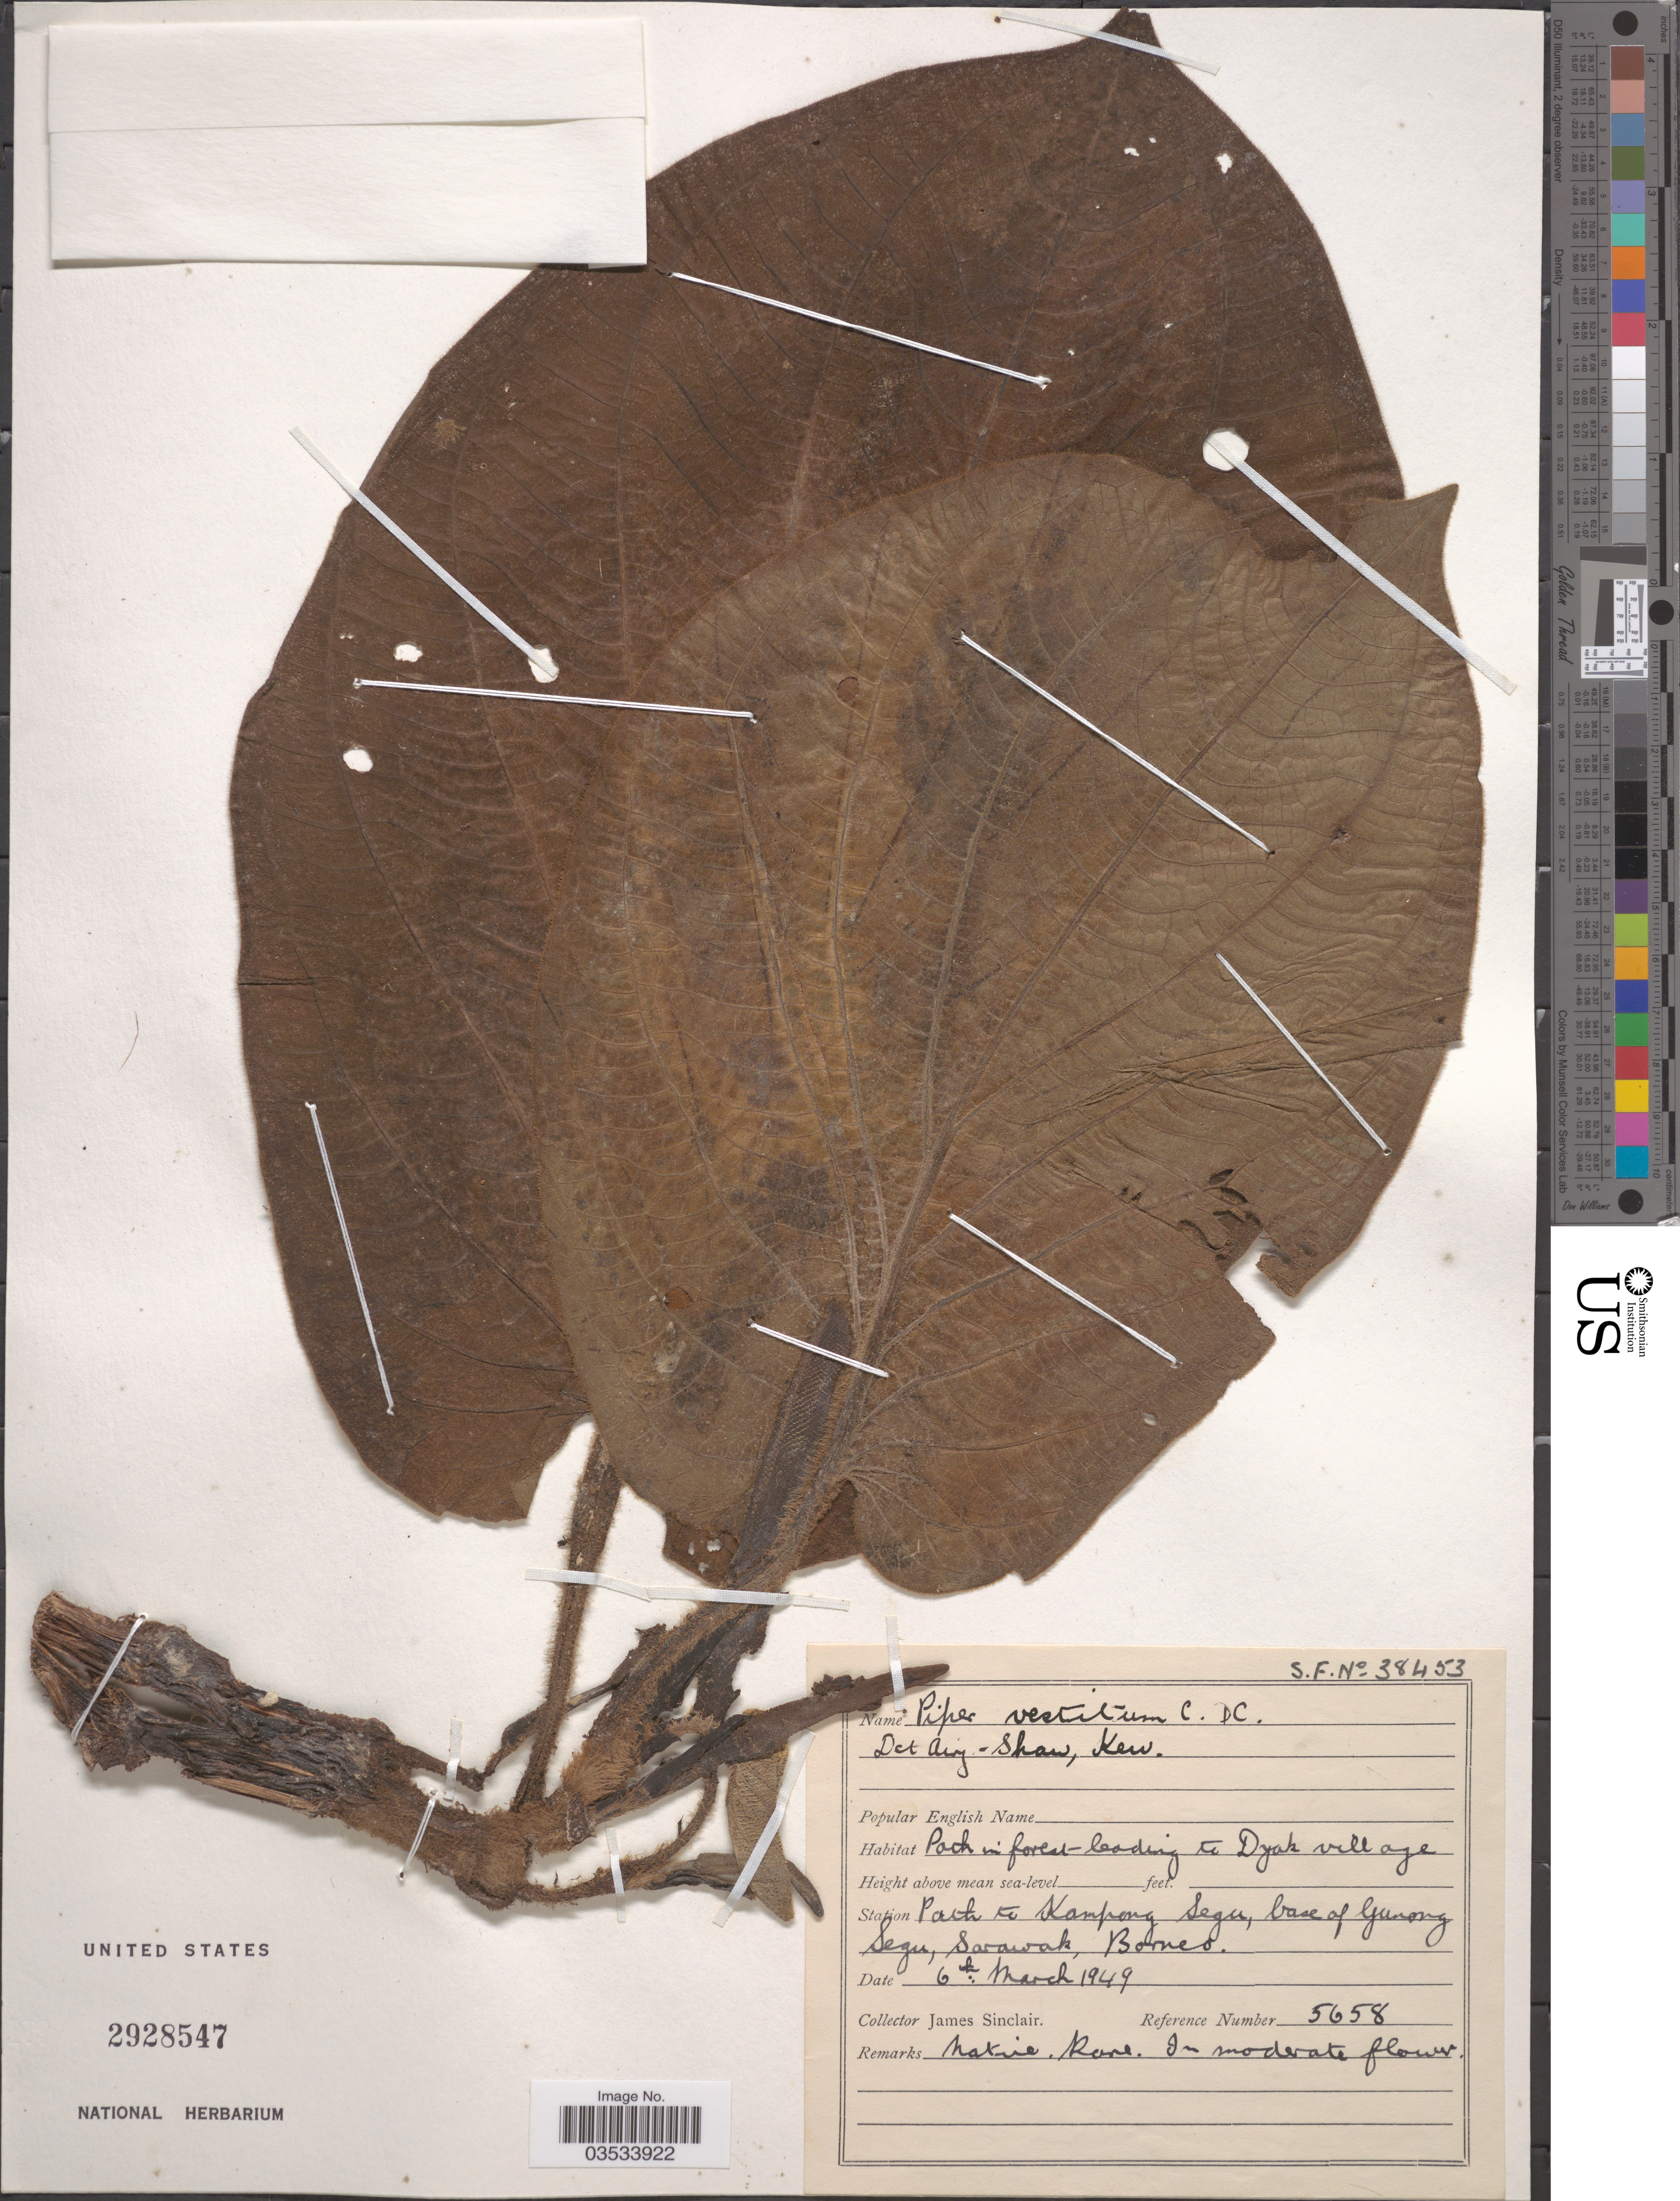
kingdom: Plantae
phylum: Tracheophyta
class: Magnoliopsida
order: Piperales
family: Piperaceae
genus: Piper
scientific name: Piper vestitum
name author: C. DC.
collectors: J. Sinclair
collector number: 5658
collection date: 1949-03-06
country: Malaysia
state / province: Sarawak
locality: Patch in forest leading to Dyak village. Station Path to Kampong Segu, base of Gunong Segu, Borneo.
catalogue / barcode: US 2928547